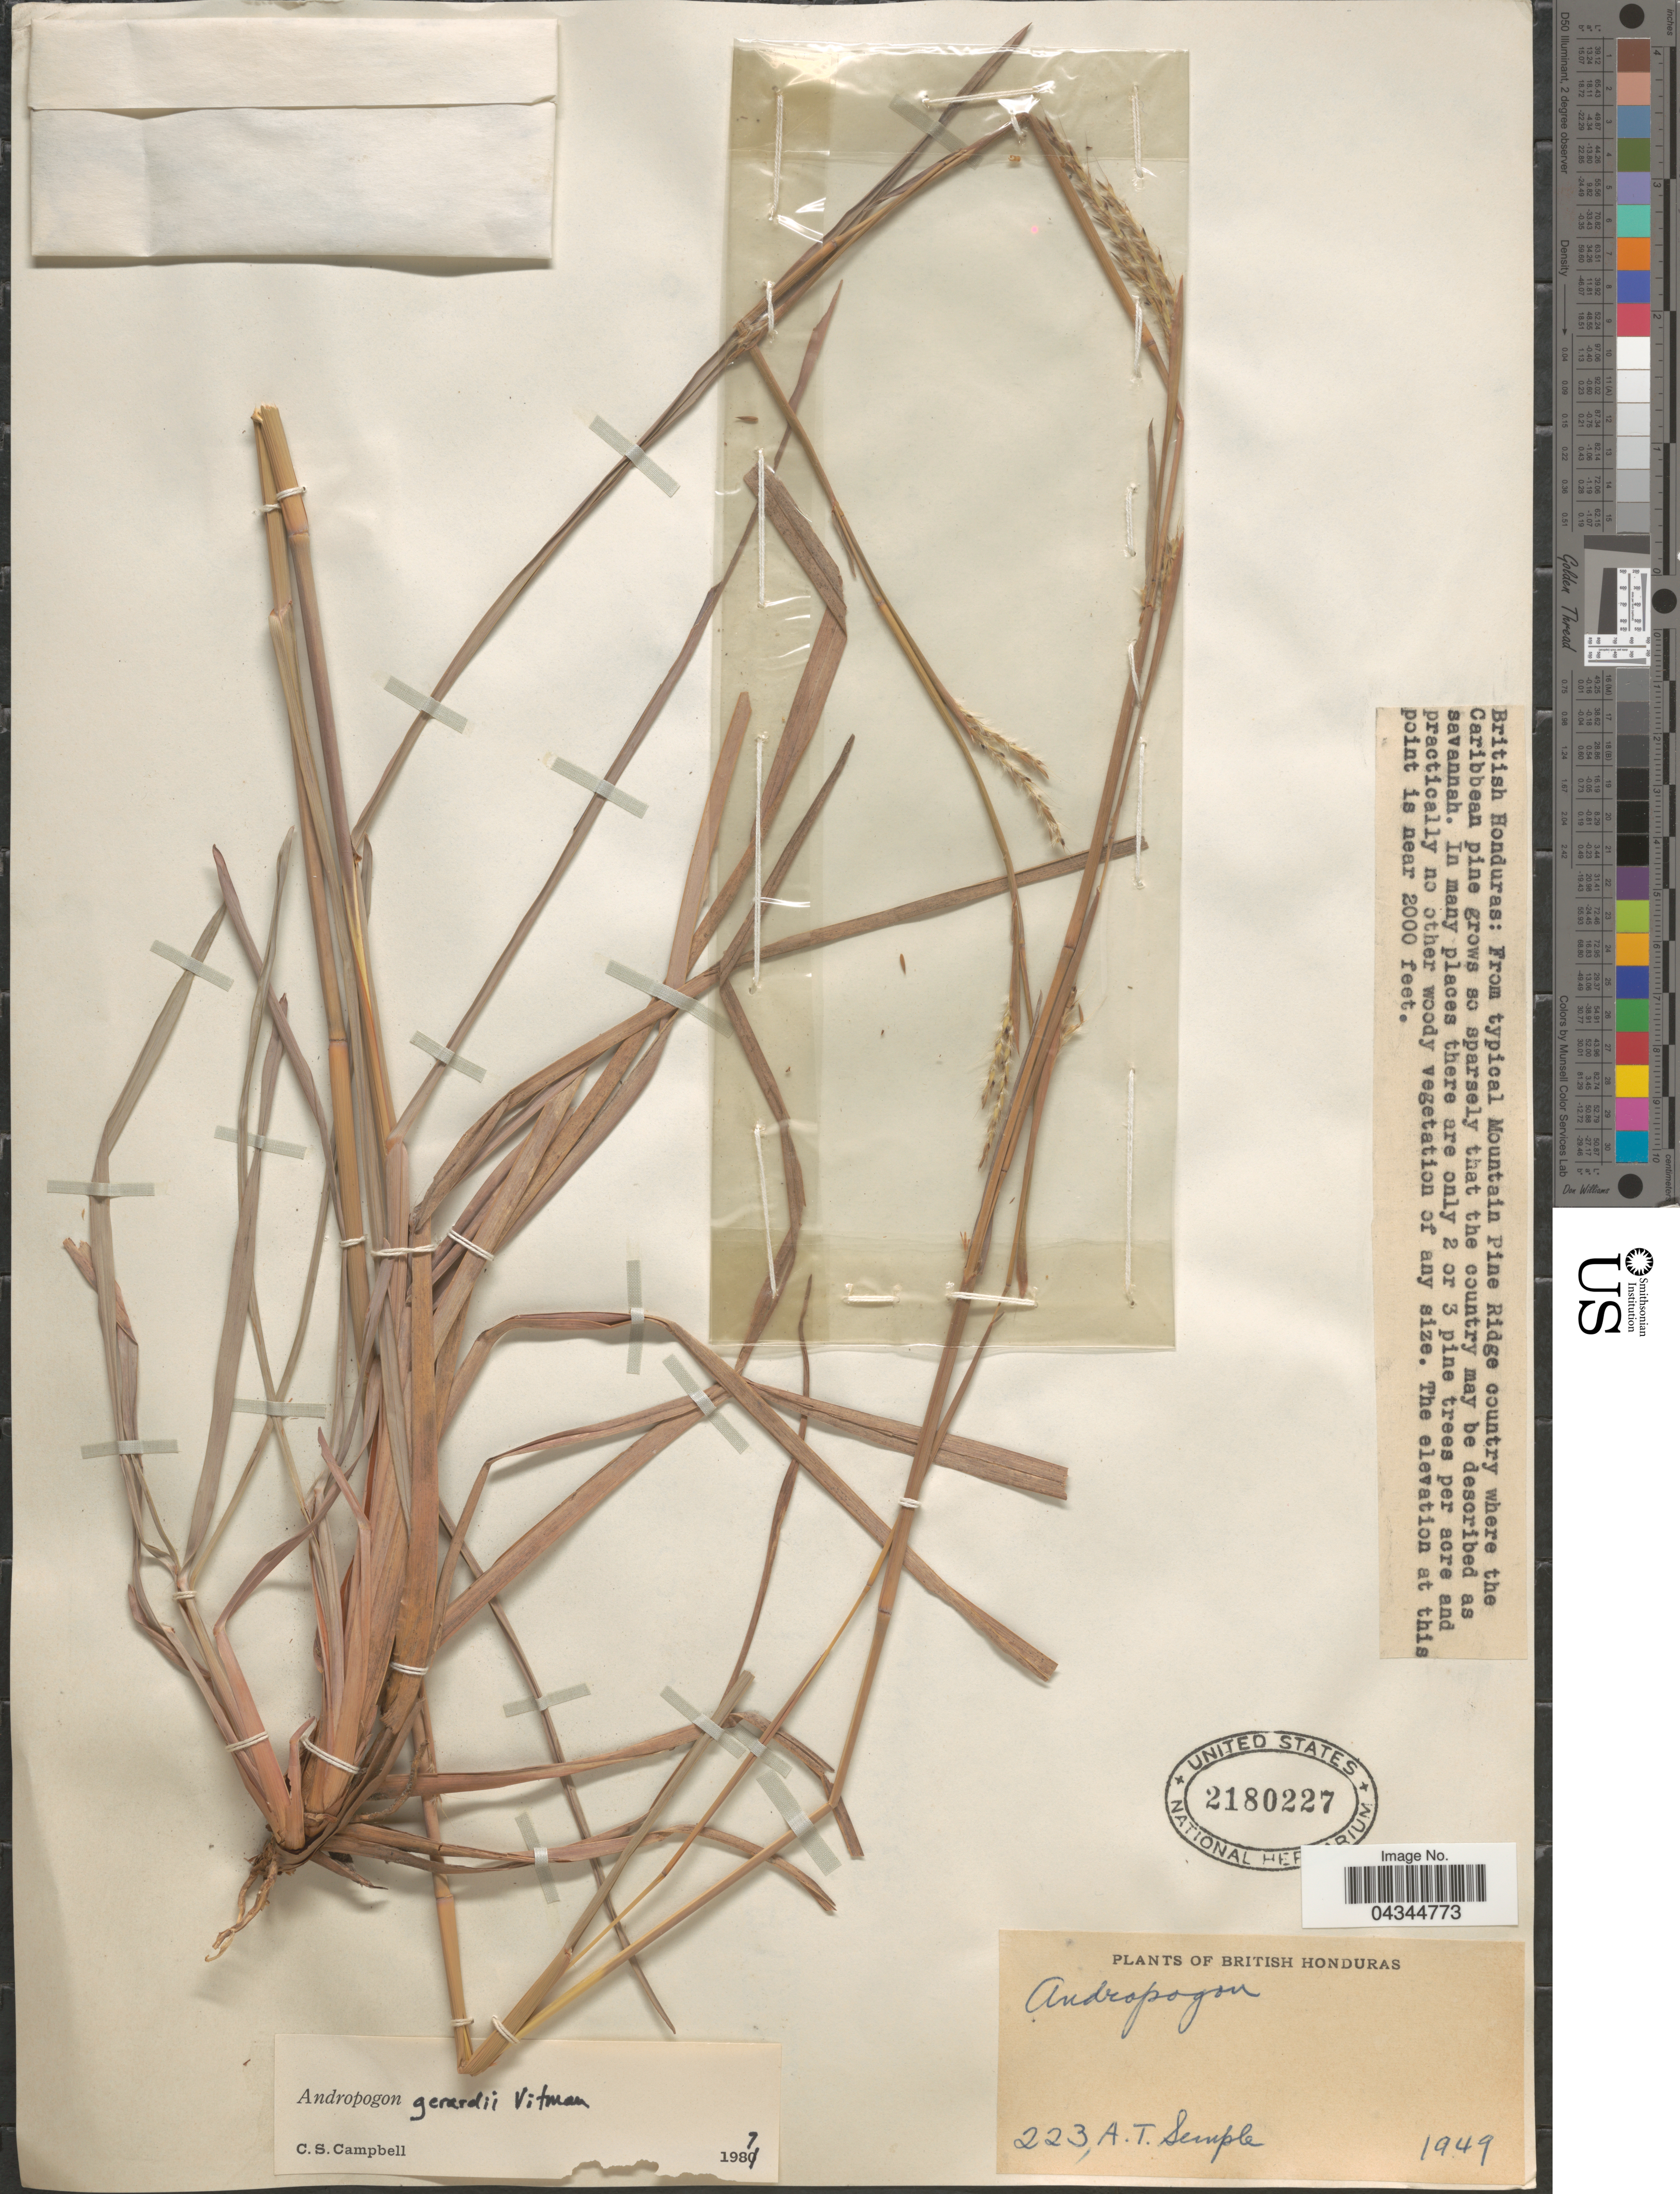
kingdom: Plantae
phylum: Tracheophyta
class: Liliopsida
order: Poales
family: Poaceae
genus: Andropogon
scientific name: Andropogon gerardii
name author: Vitman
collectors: A. Semple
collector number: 223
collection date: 1949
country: Belize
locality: British Honduras. From typical Mountain Pine Ridge country where the Caribbean pine grows so sparsely that the country may be described as savannah.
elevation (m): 610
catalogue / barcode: US 2180227